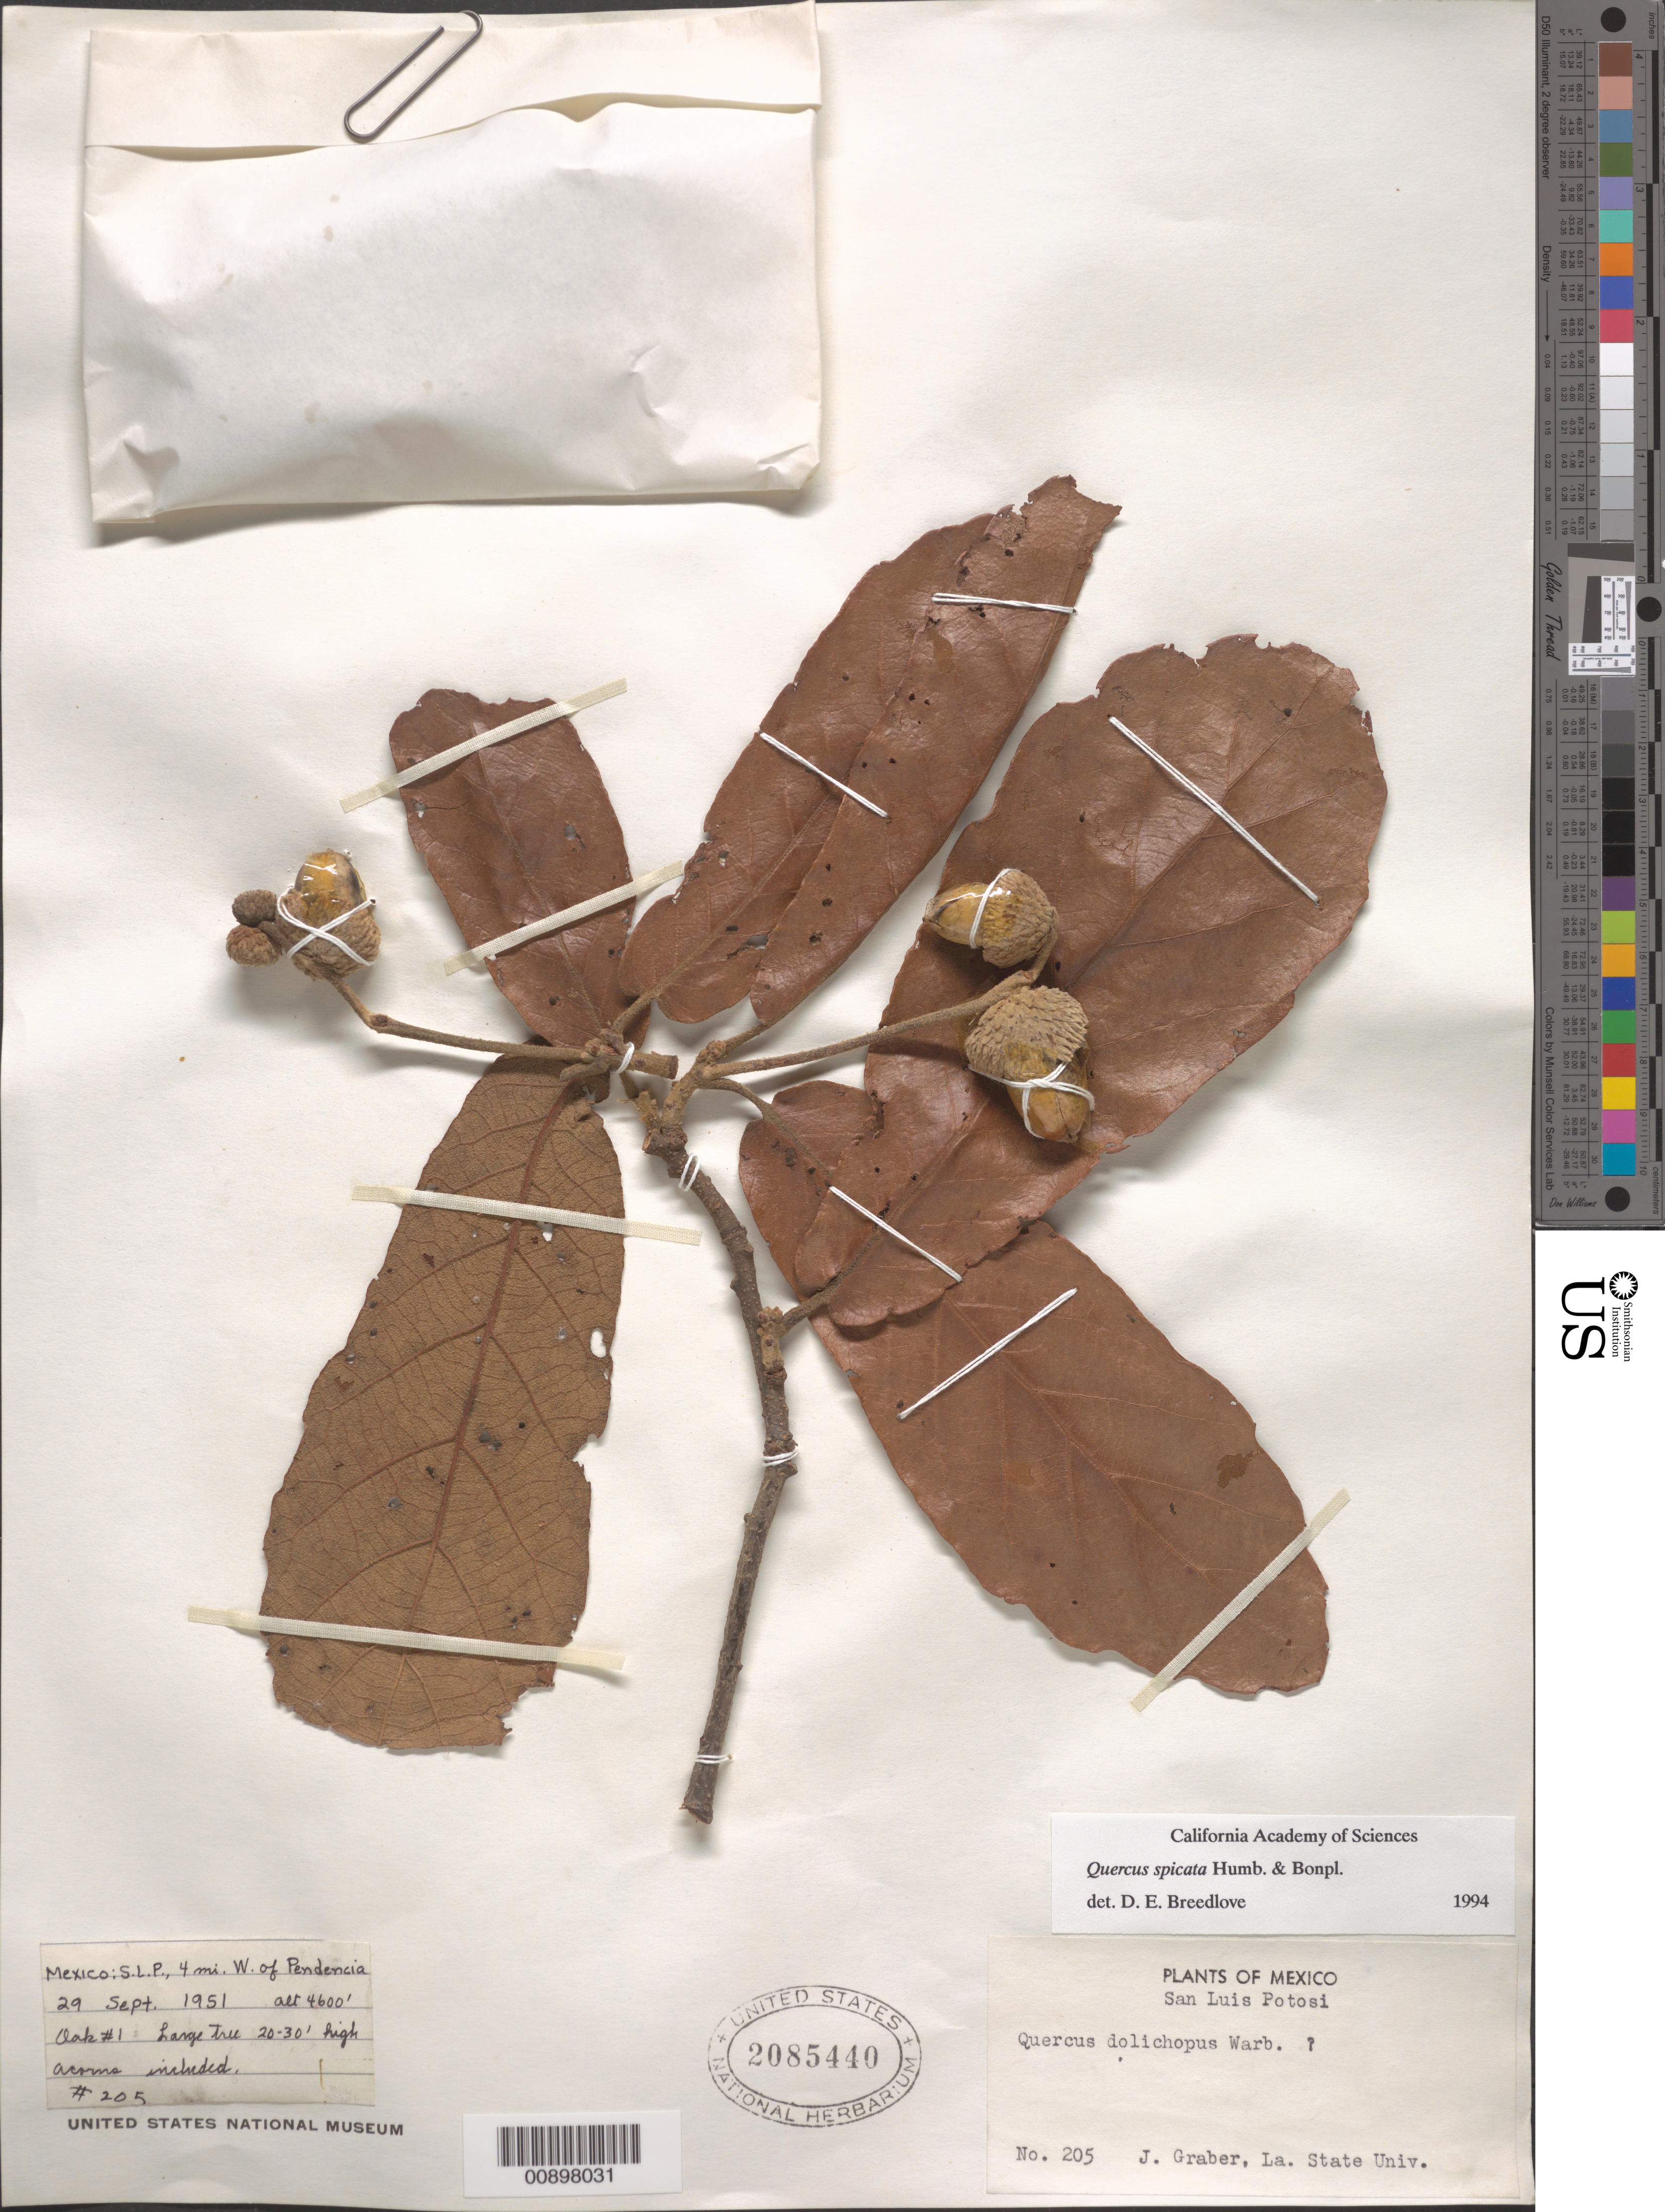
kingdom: Plantae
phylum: Tracheophyta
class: Magnoliopsida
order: Fagales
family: Fagaceae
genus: Quercus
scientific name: Quercus spicata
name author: Bonpl.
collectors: J. Graber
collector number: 205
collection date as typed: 29 Sep 1951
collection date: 1951-09-29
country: Mexico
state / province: San Luis Potosí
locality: San Luis Potosí: 4 mi. W of Pendencia.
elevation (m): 1402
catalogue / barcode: US 2085440